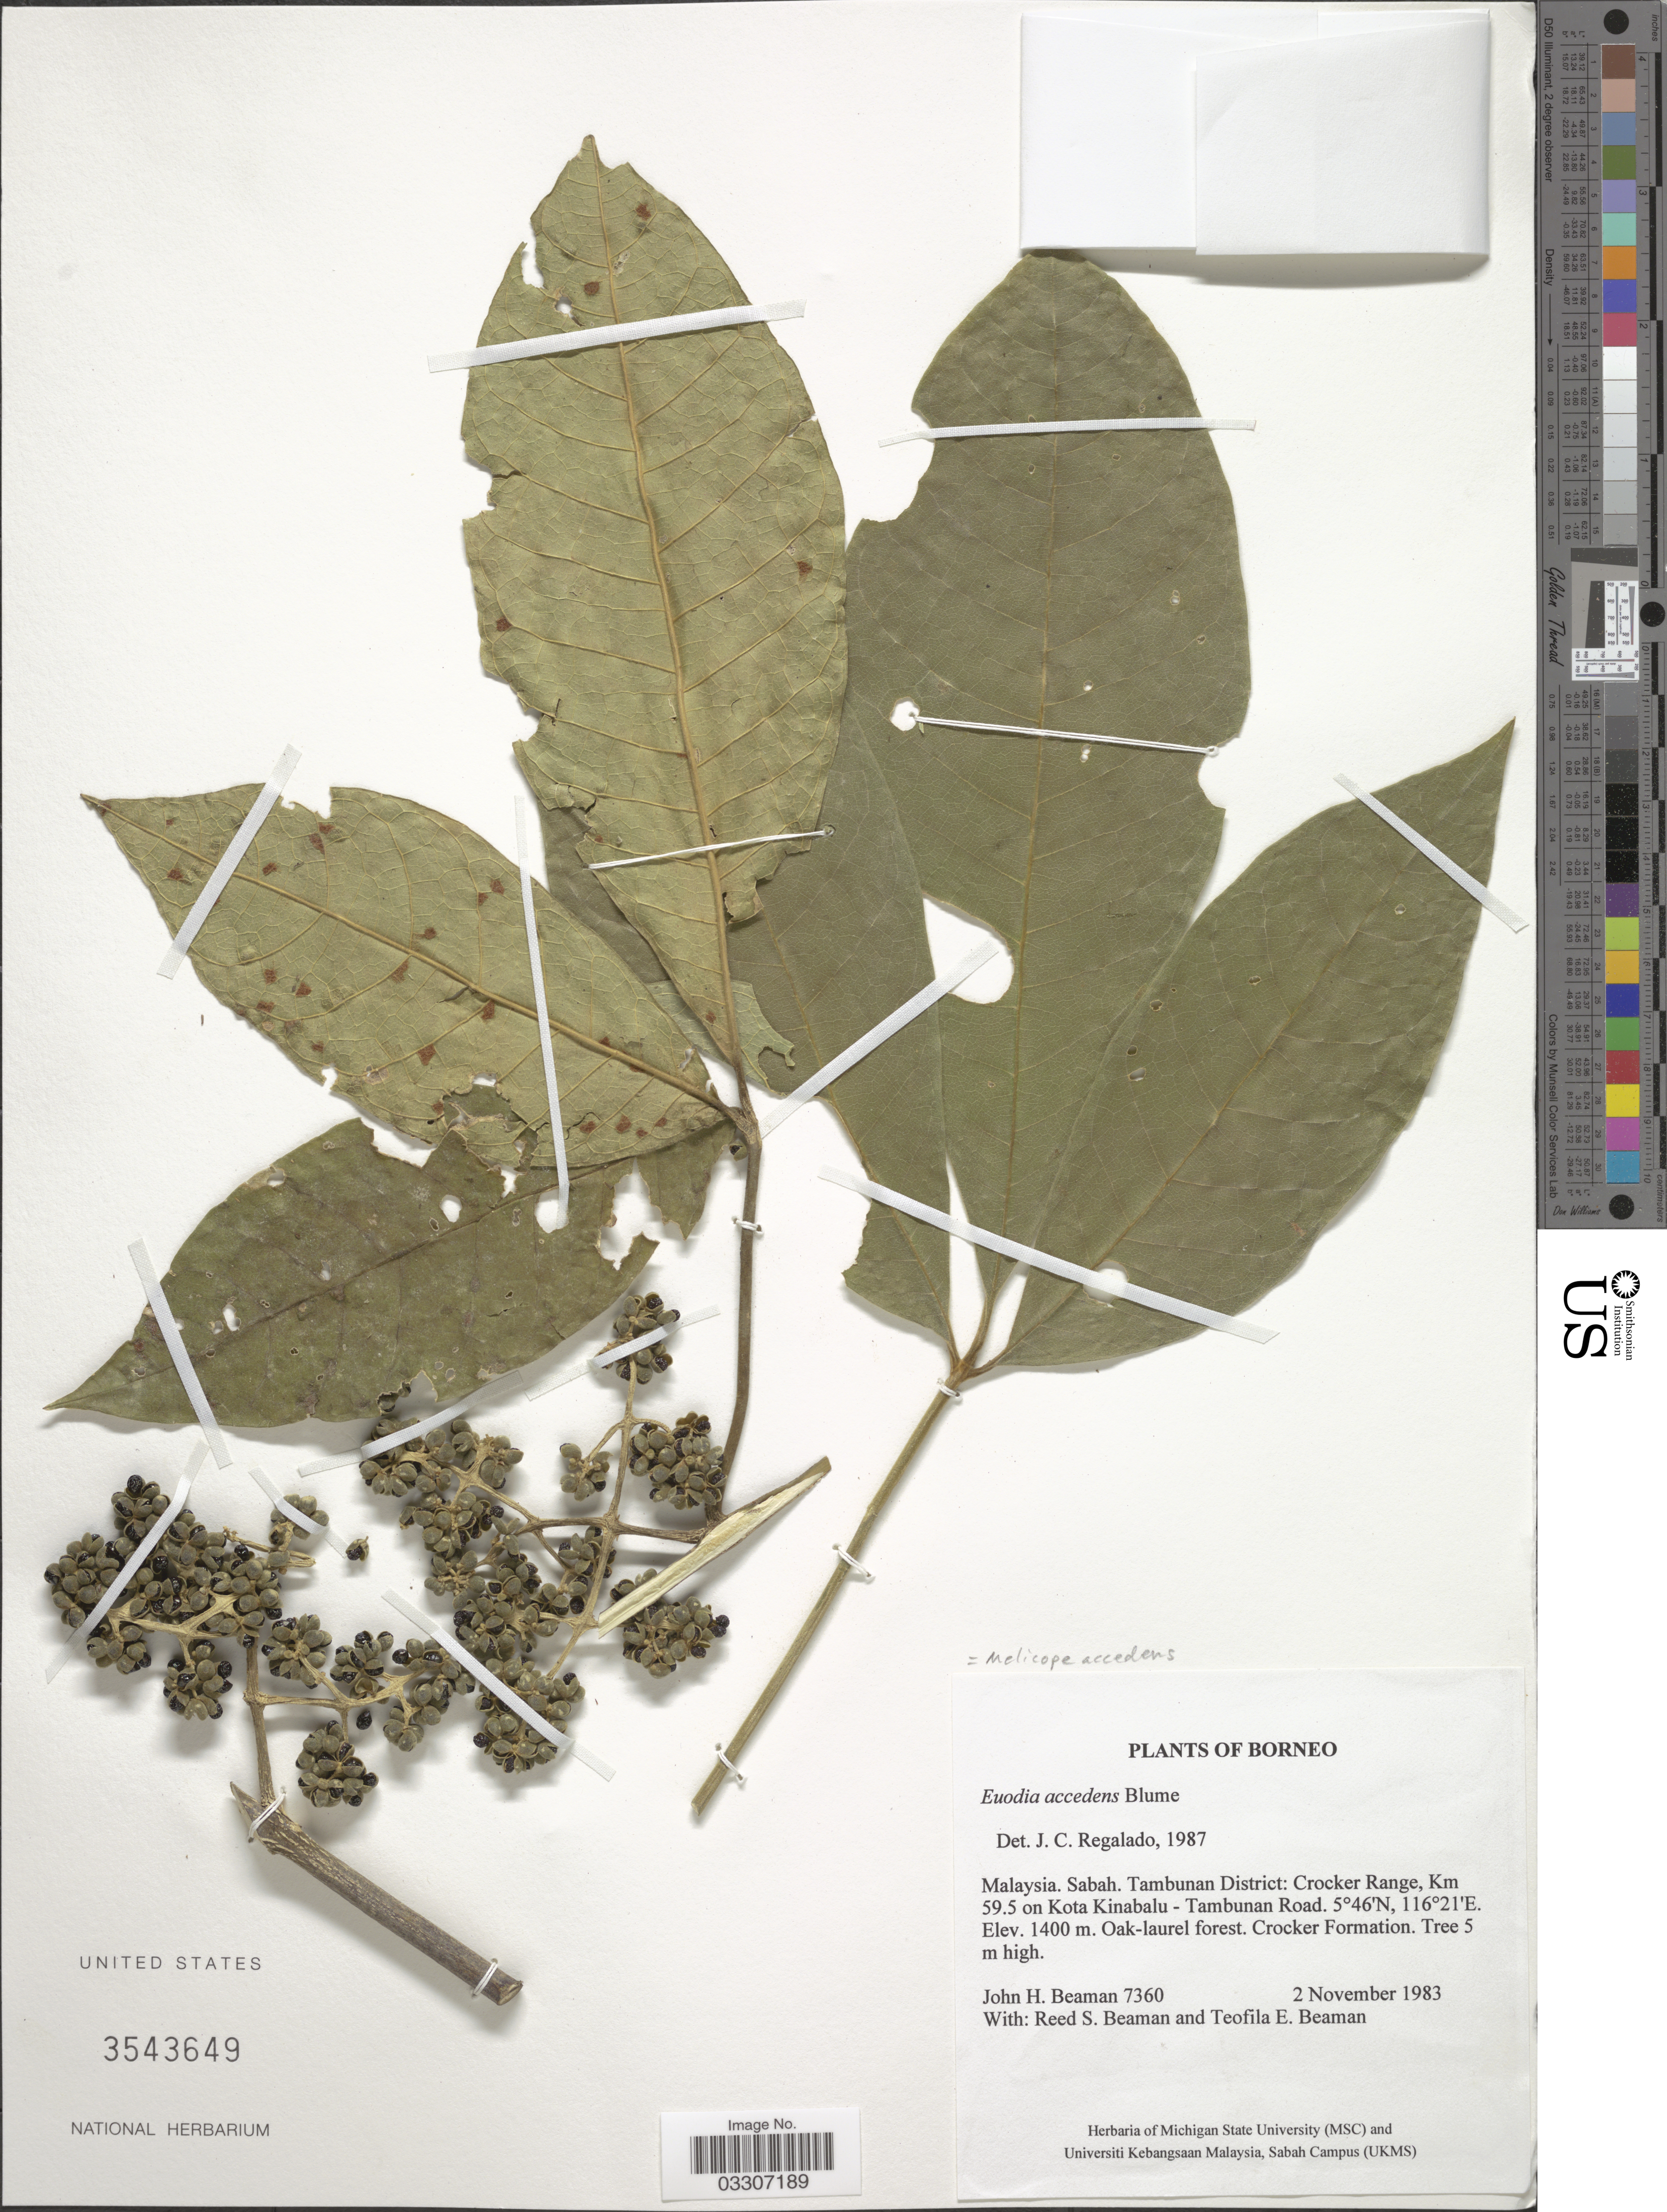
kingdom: Plantae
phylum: Tracheophyta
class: Magnoliopsida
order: Sapindales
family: Rutaceae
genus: Melicope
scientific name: Melicope accedens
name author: (Blume) T.G. Hartley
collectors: J. H. Beaman, R. S. Beaman & T. E. Beaman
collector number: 7360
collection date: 1983-11-02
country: Malaysia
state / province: Sabah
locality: Borneo. Tambunan District: Crocker Range, Km 59.5 on Kota Kinabalu - Tambunan Road.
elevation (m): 1400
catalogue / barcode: US 3543649